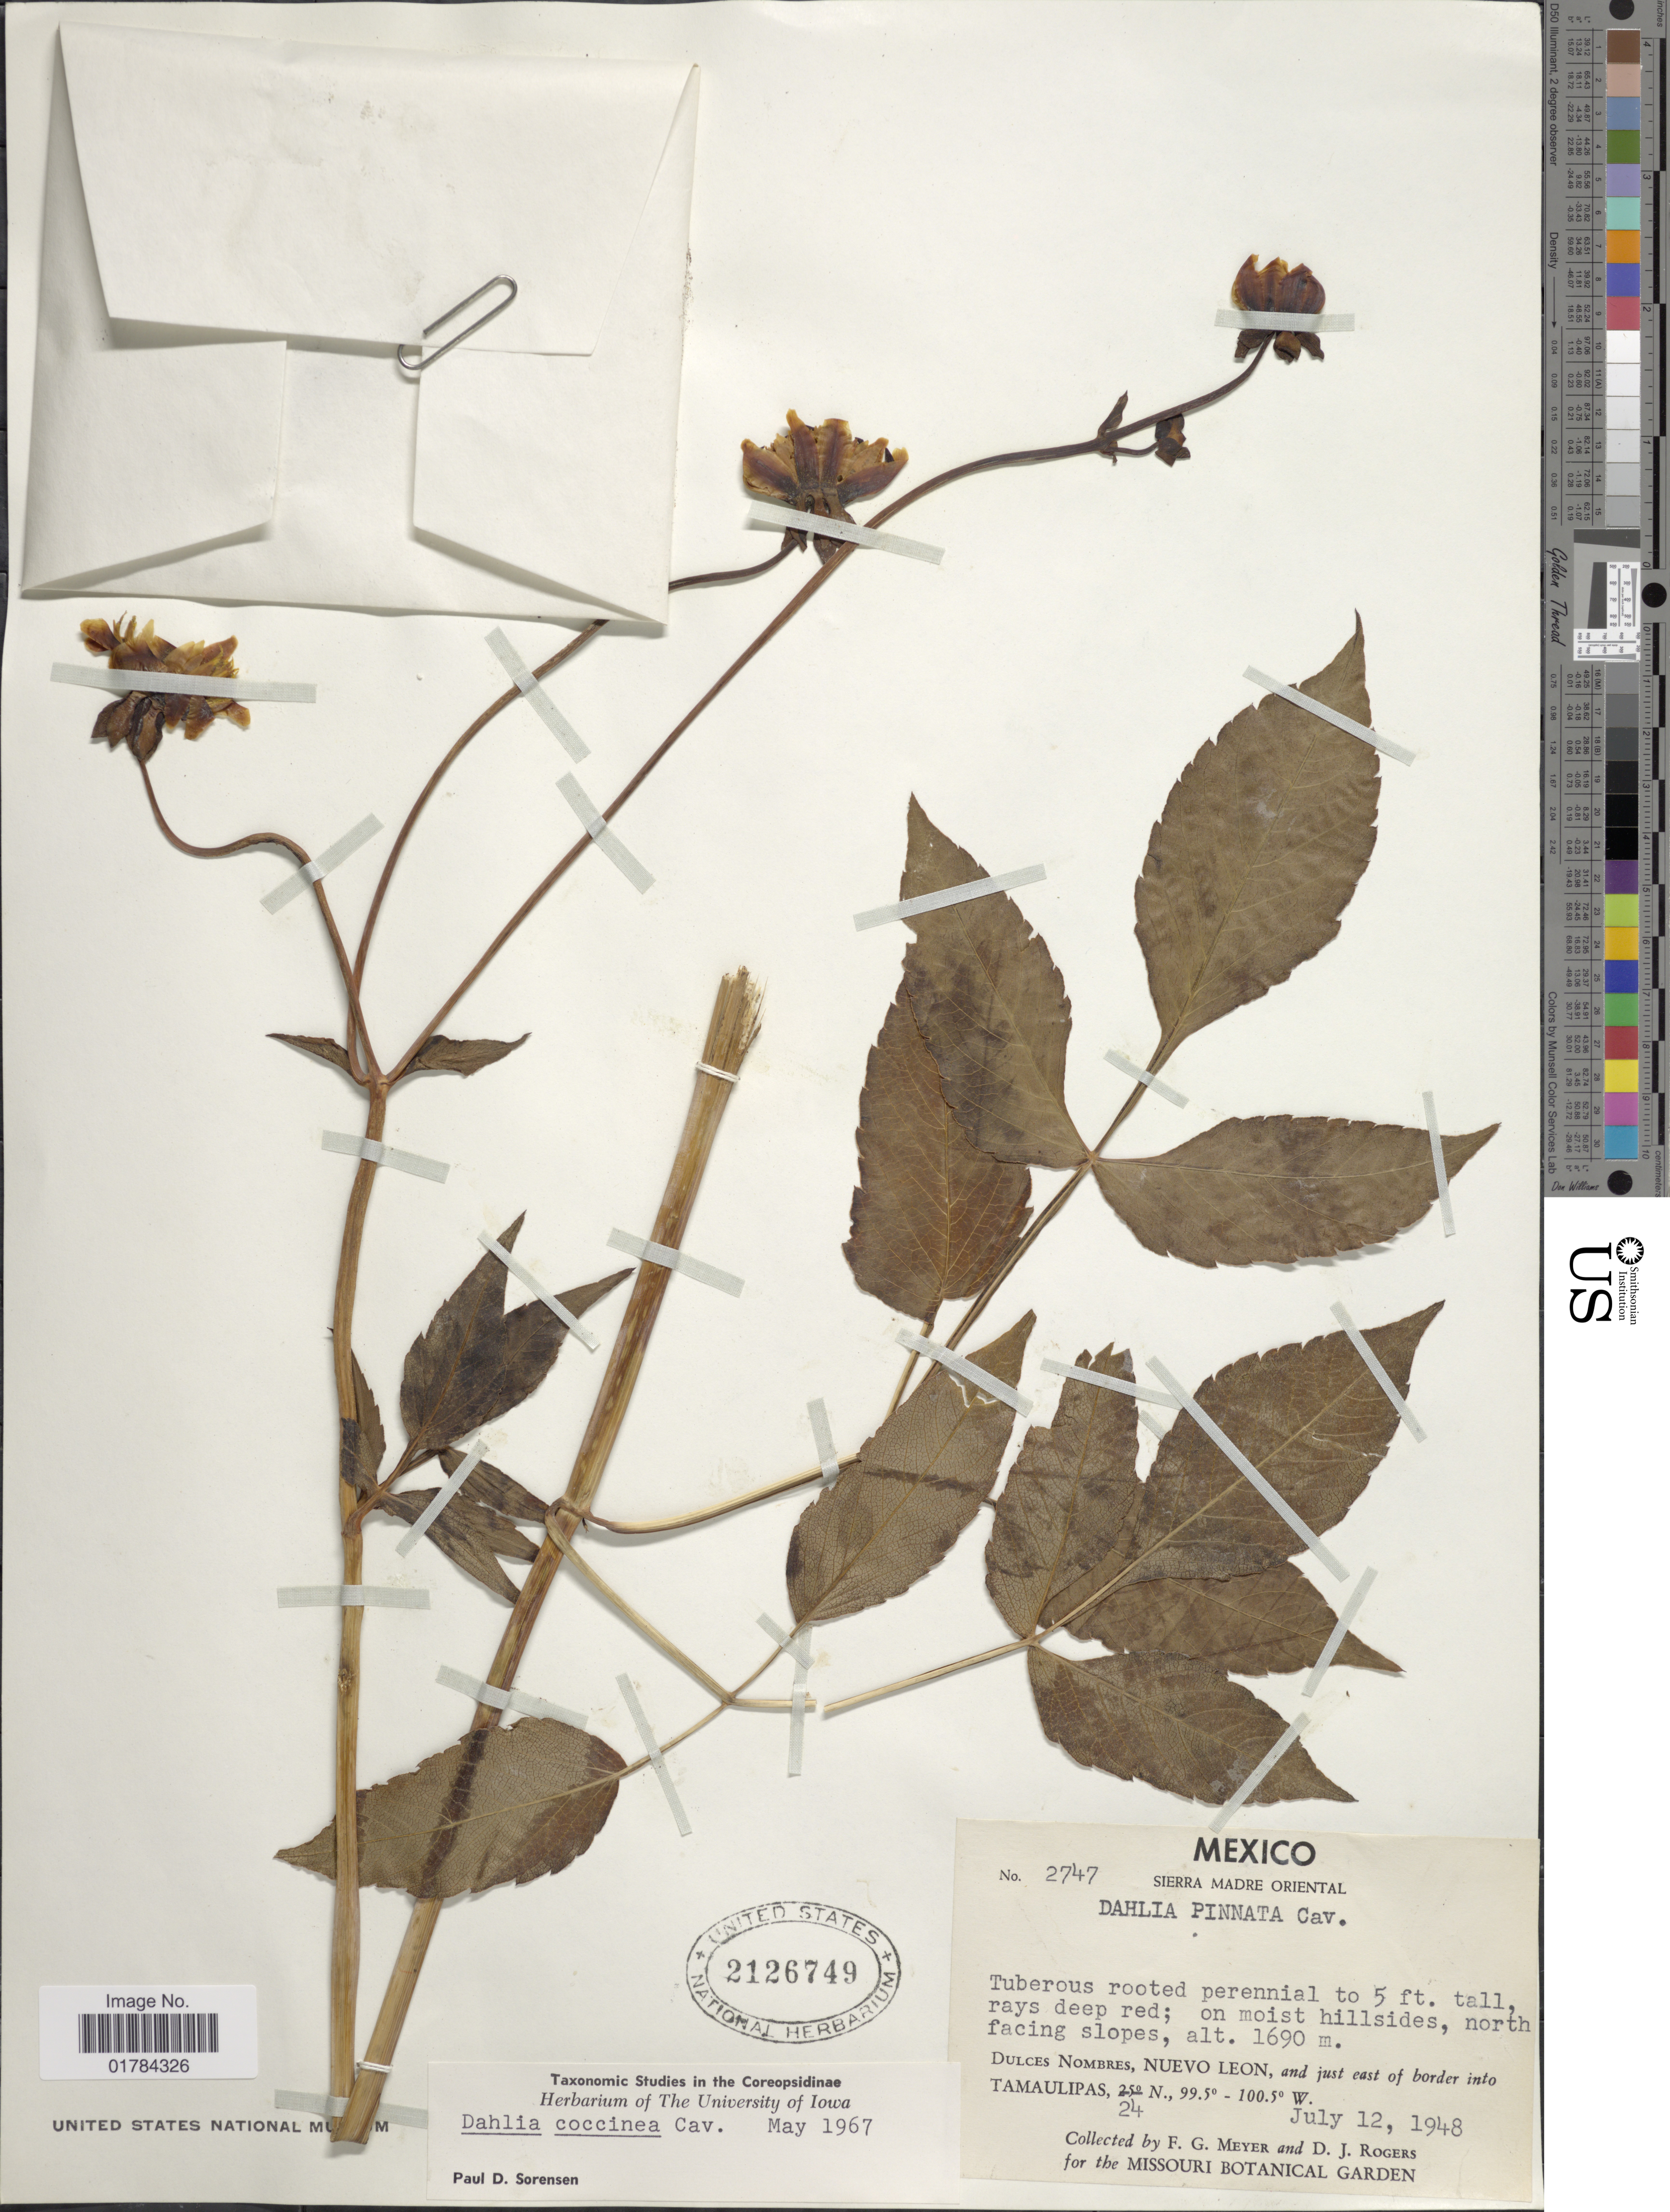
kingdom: Plantae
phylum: Tracheophyta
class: Magnoliopsida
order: Asterales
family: Asteraceae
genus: Dahlia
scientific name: Dahlia coccinea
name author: Cav.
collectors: F. G. Meyer & D. J. Rogers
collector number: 2747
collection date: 1948-07-12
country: Mexico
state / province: Nuevo León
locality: Sierra Madre Oriental, Dulces Nombres, and just east of border into Tamaulipas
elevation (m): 1690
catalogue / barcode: US 2126749